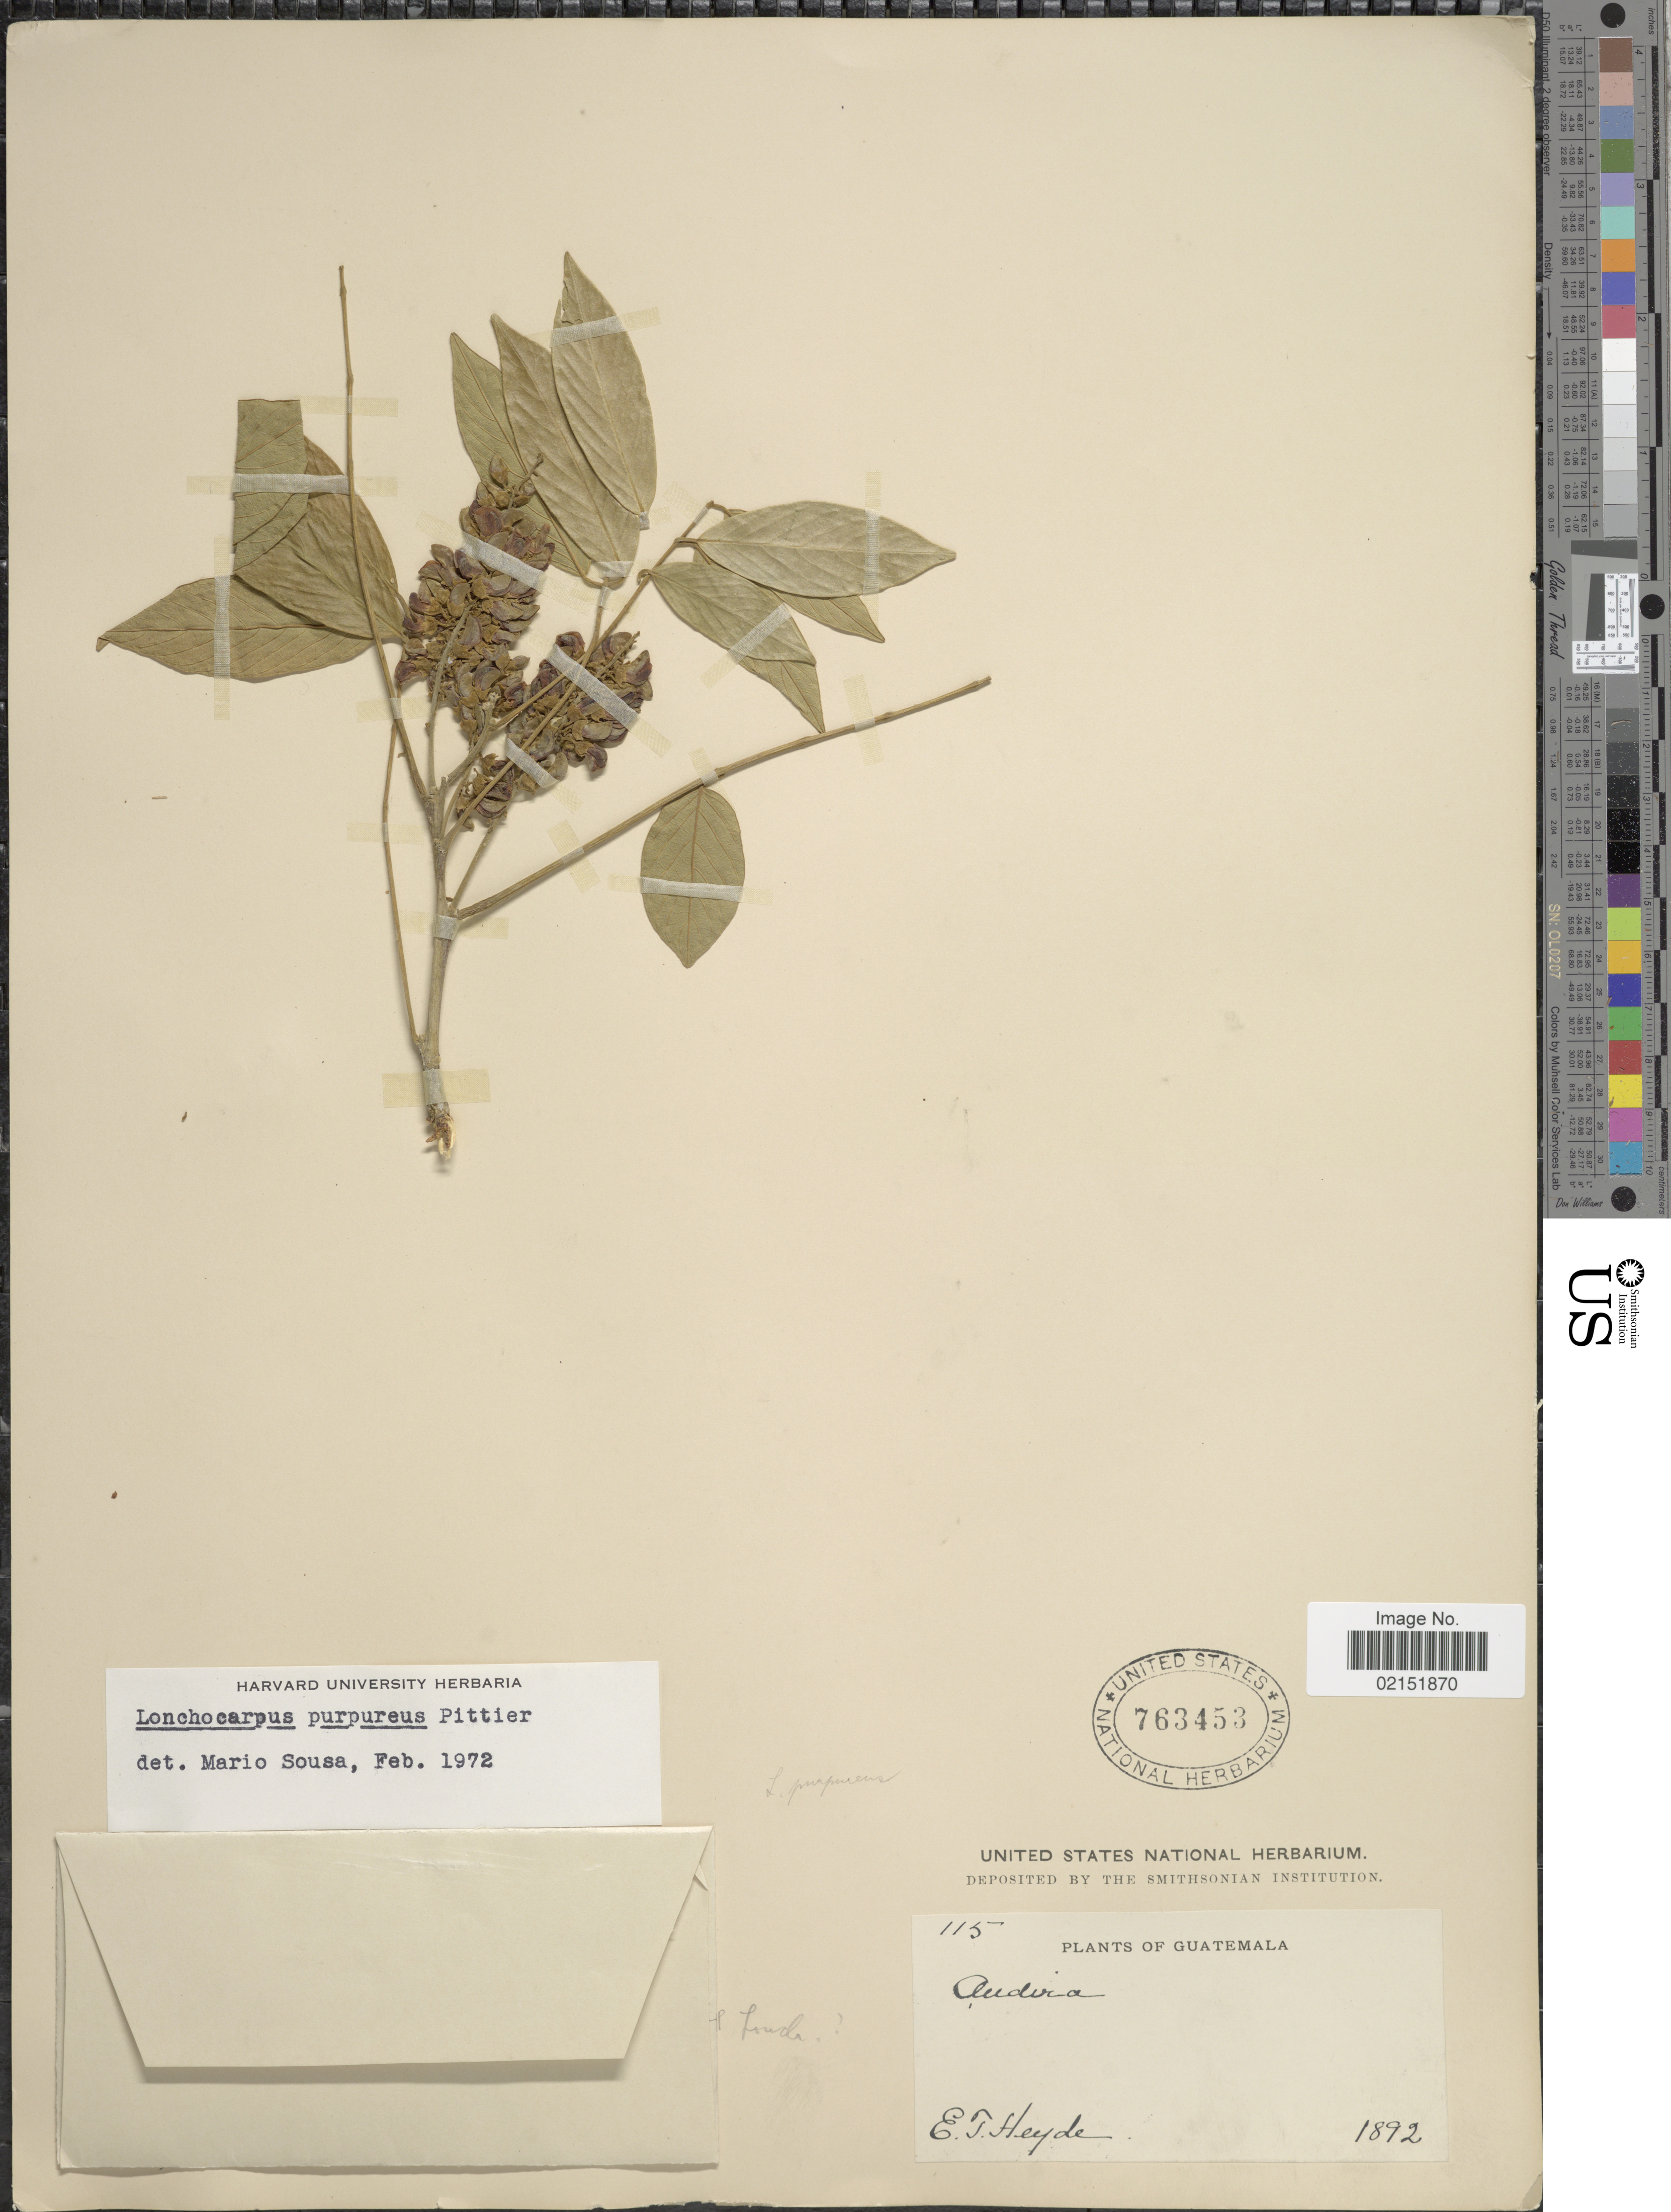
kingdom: Plantae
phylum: Tracheophyta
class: Magnoliopsida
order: Fabales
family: Fabaceae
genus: Lonchocarpus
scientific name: Lonchocarpus purpureus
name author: Pittier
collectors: E. T. Heyde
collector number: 115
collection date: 1892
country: Guatemala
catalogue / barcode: US 763453